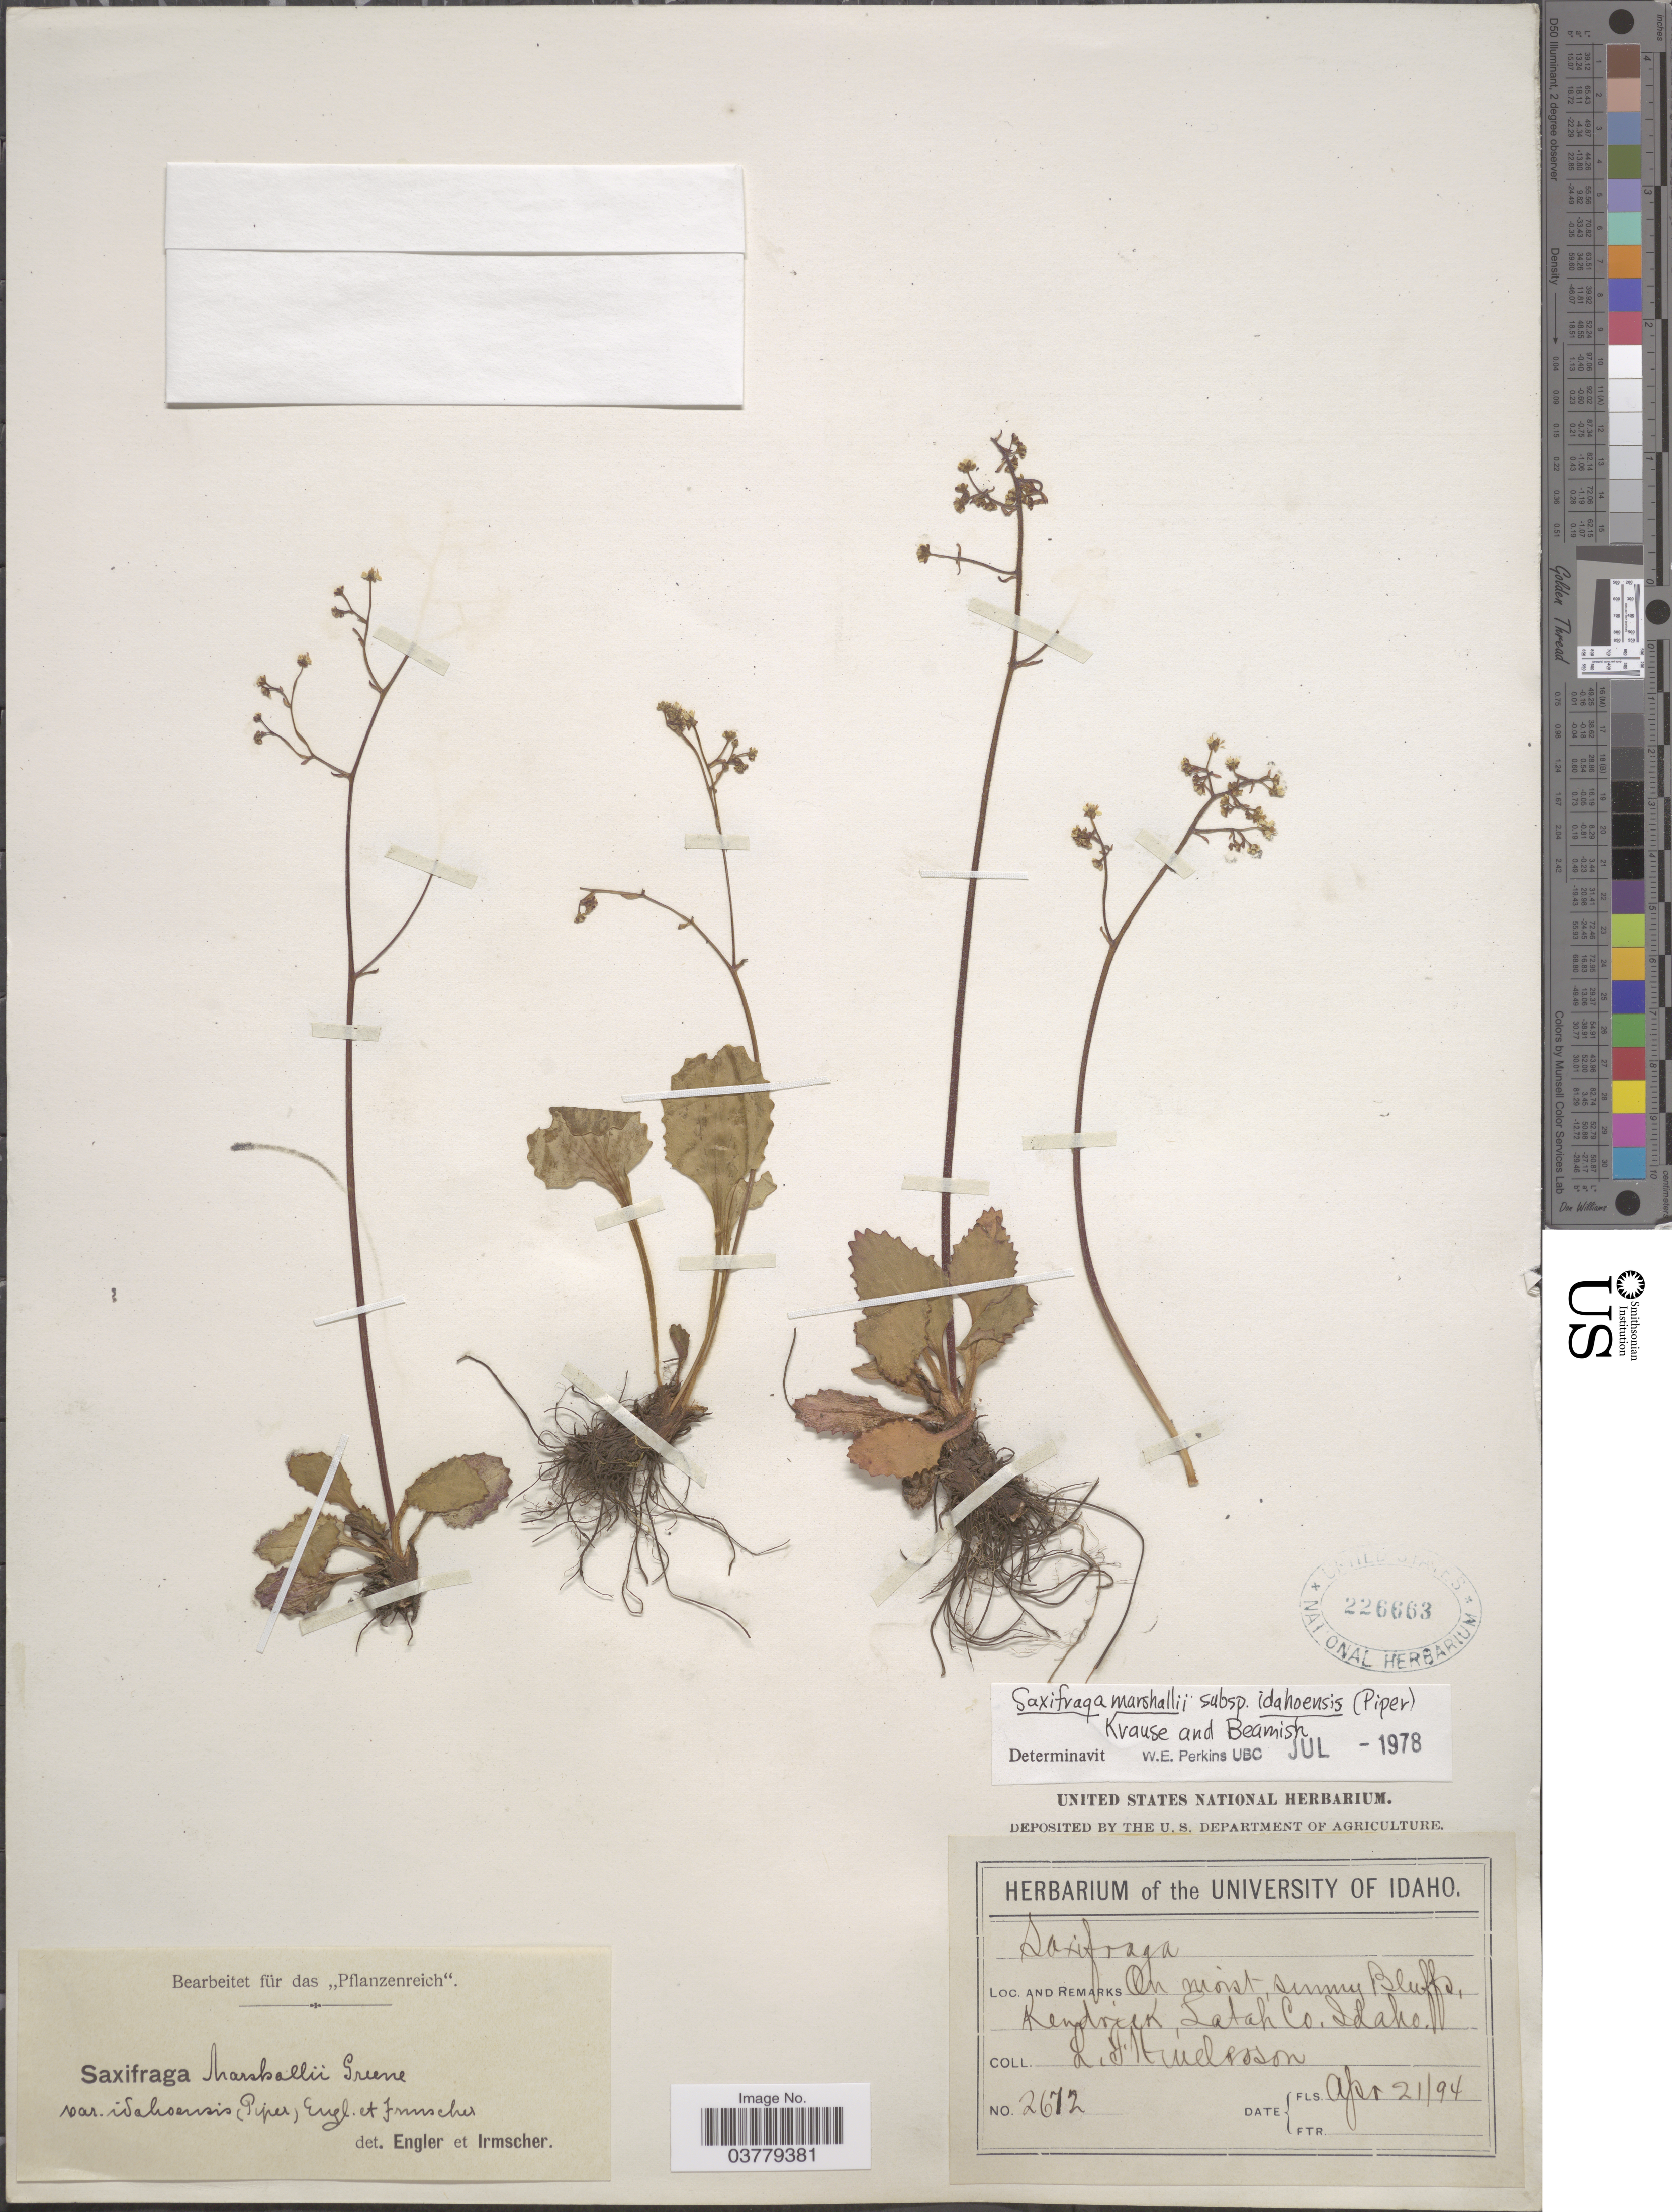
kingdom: Plantae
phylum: Tracheophyta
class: Magnoliopsida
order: Saxifragales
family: Saxifragaceae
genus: Micranthes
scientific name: Micranthes idahoensis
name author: (Piper) Brouillet & Gornall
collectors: L. Hindson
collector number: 2672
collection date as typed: Transcribed d/m/y: 21/4/94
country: United States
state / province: Idaho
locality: Kendrick, Latah Co.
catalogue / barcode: US 226663